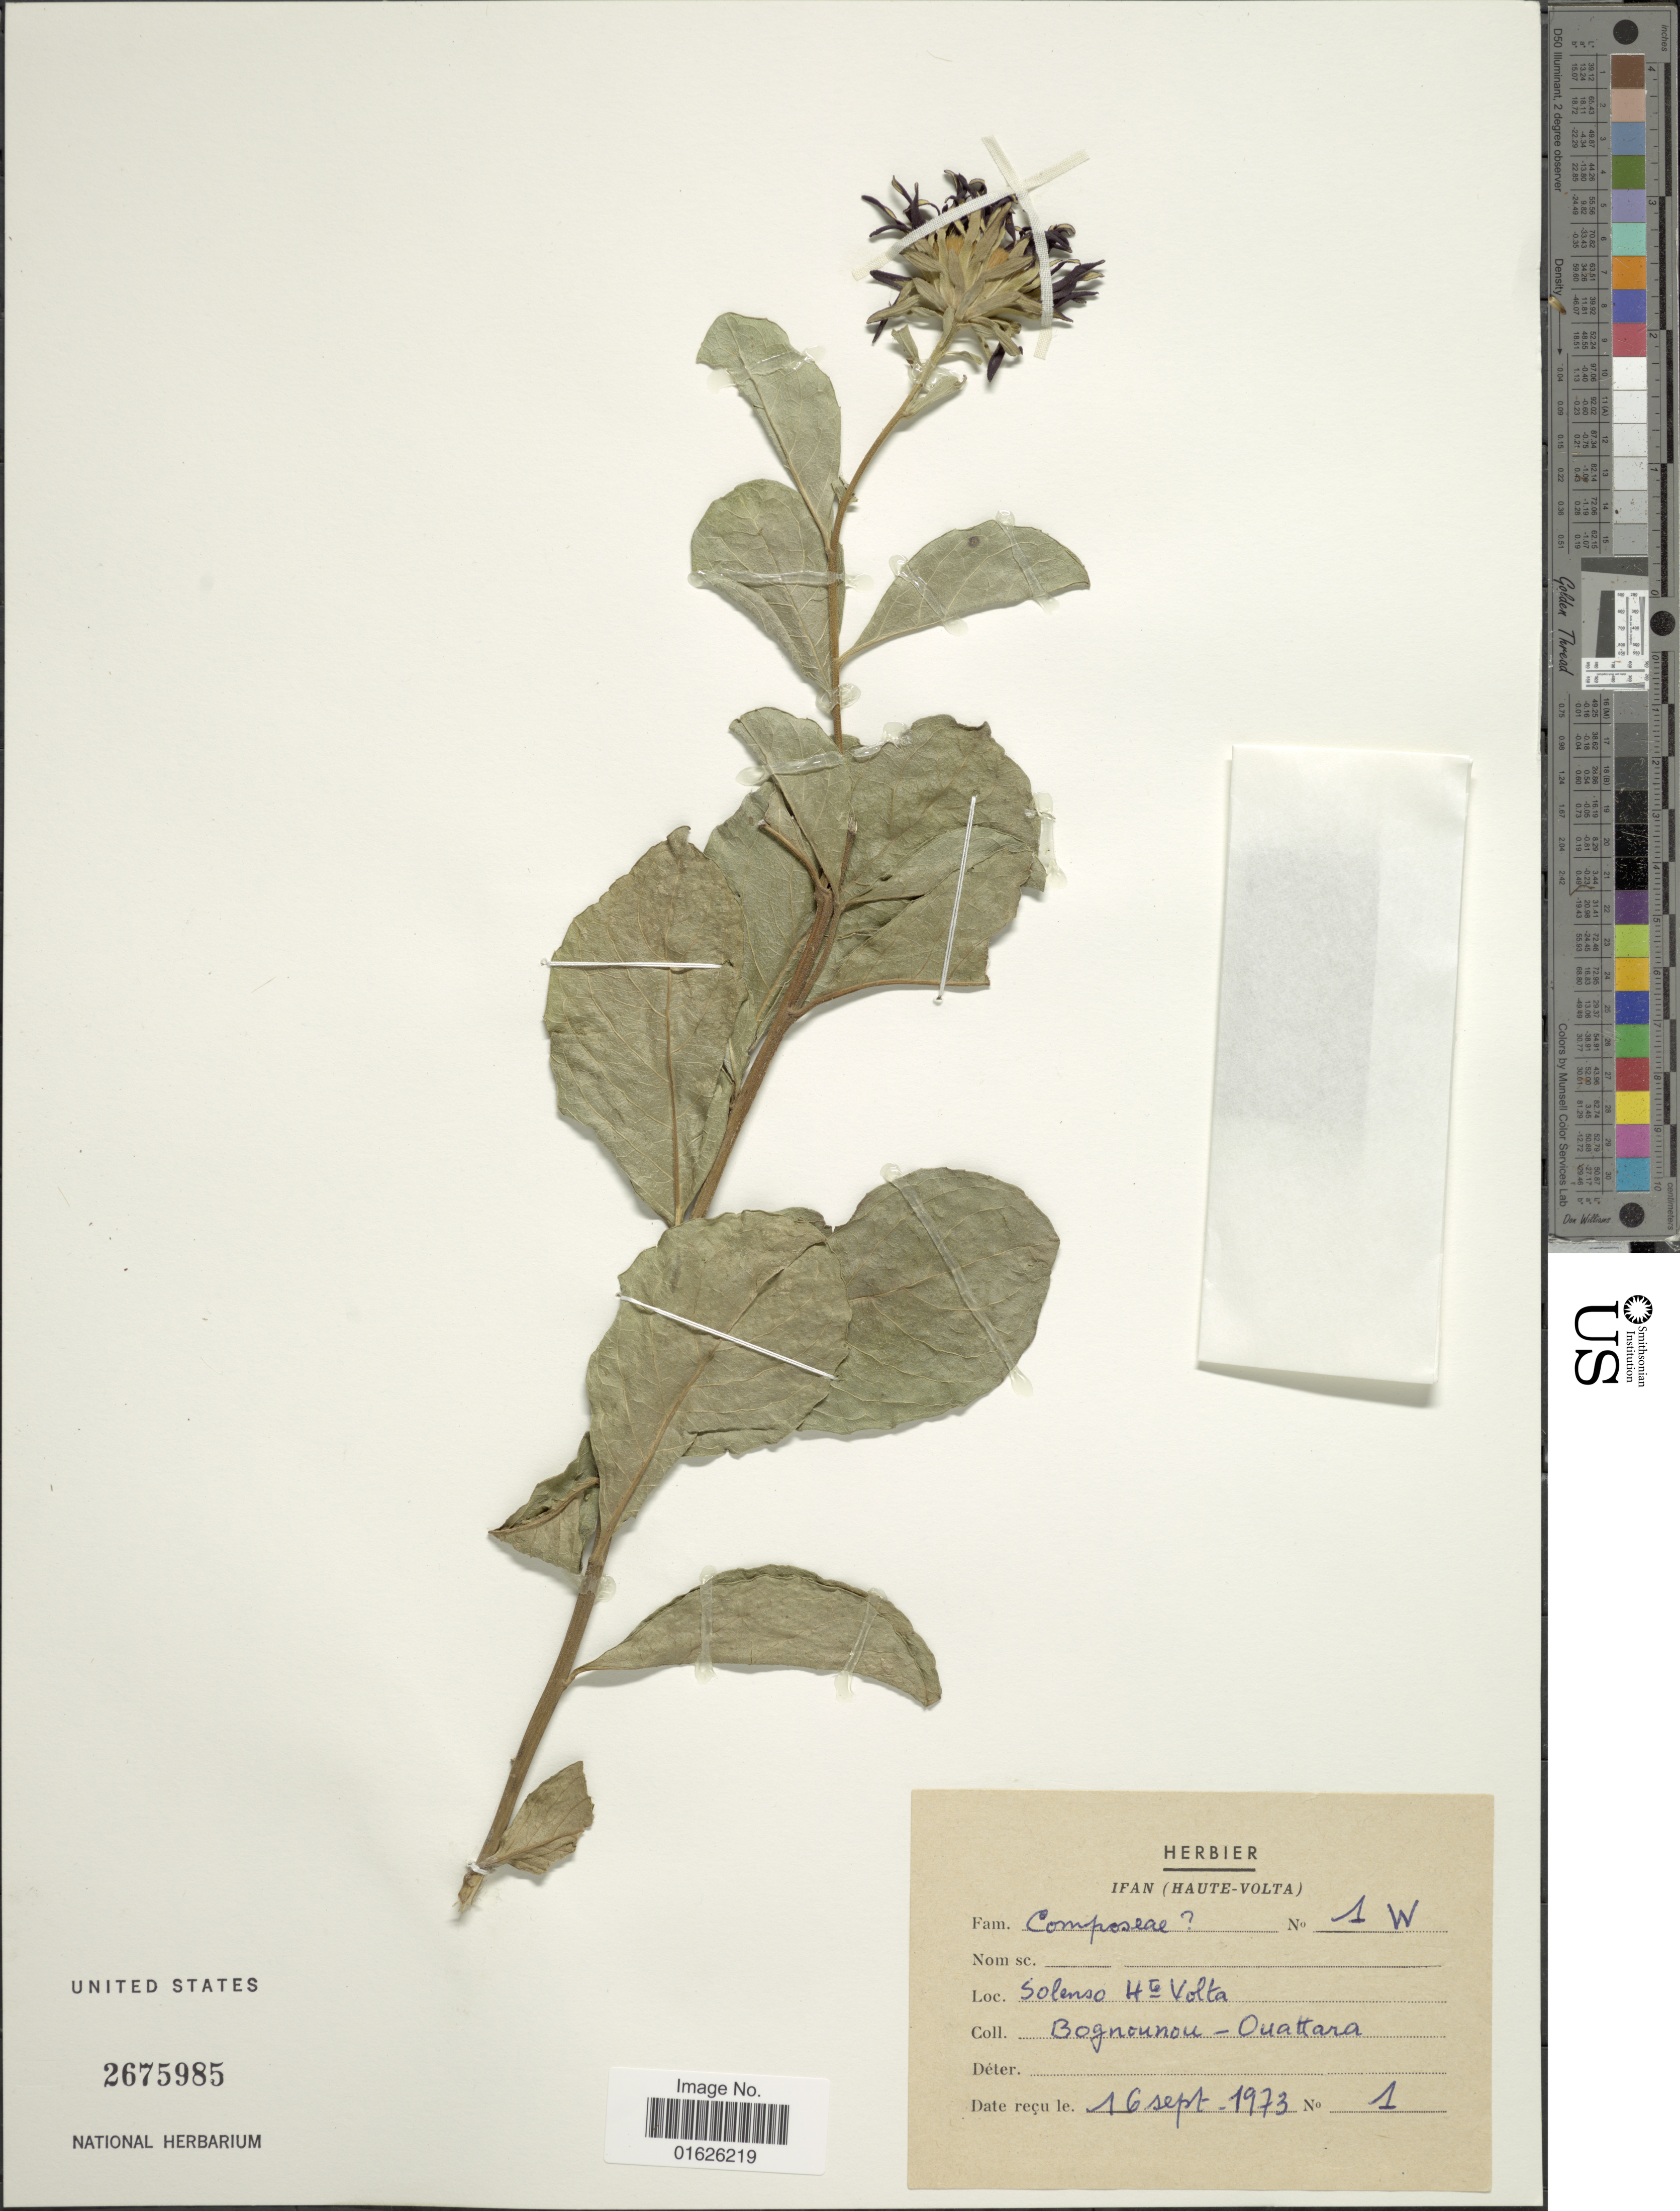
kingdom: Plantae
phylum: Tracheophyta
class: Magnoliopsida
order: Asterales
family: Asteraceae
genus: Linzia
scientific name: Linzia nigritiana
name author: (Oliv. & Hiern) C. Jeffrey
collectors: Bognounou & Ouattara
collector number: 1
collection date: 1973-09-16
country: Ghana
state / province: Volta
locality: Ifan ( Haute - Volta ) Solenso Hte Volta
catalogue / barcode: US 2675985